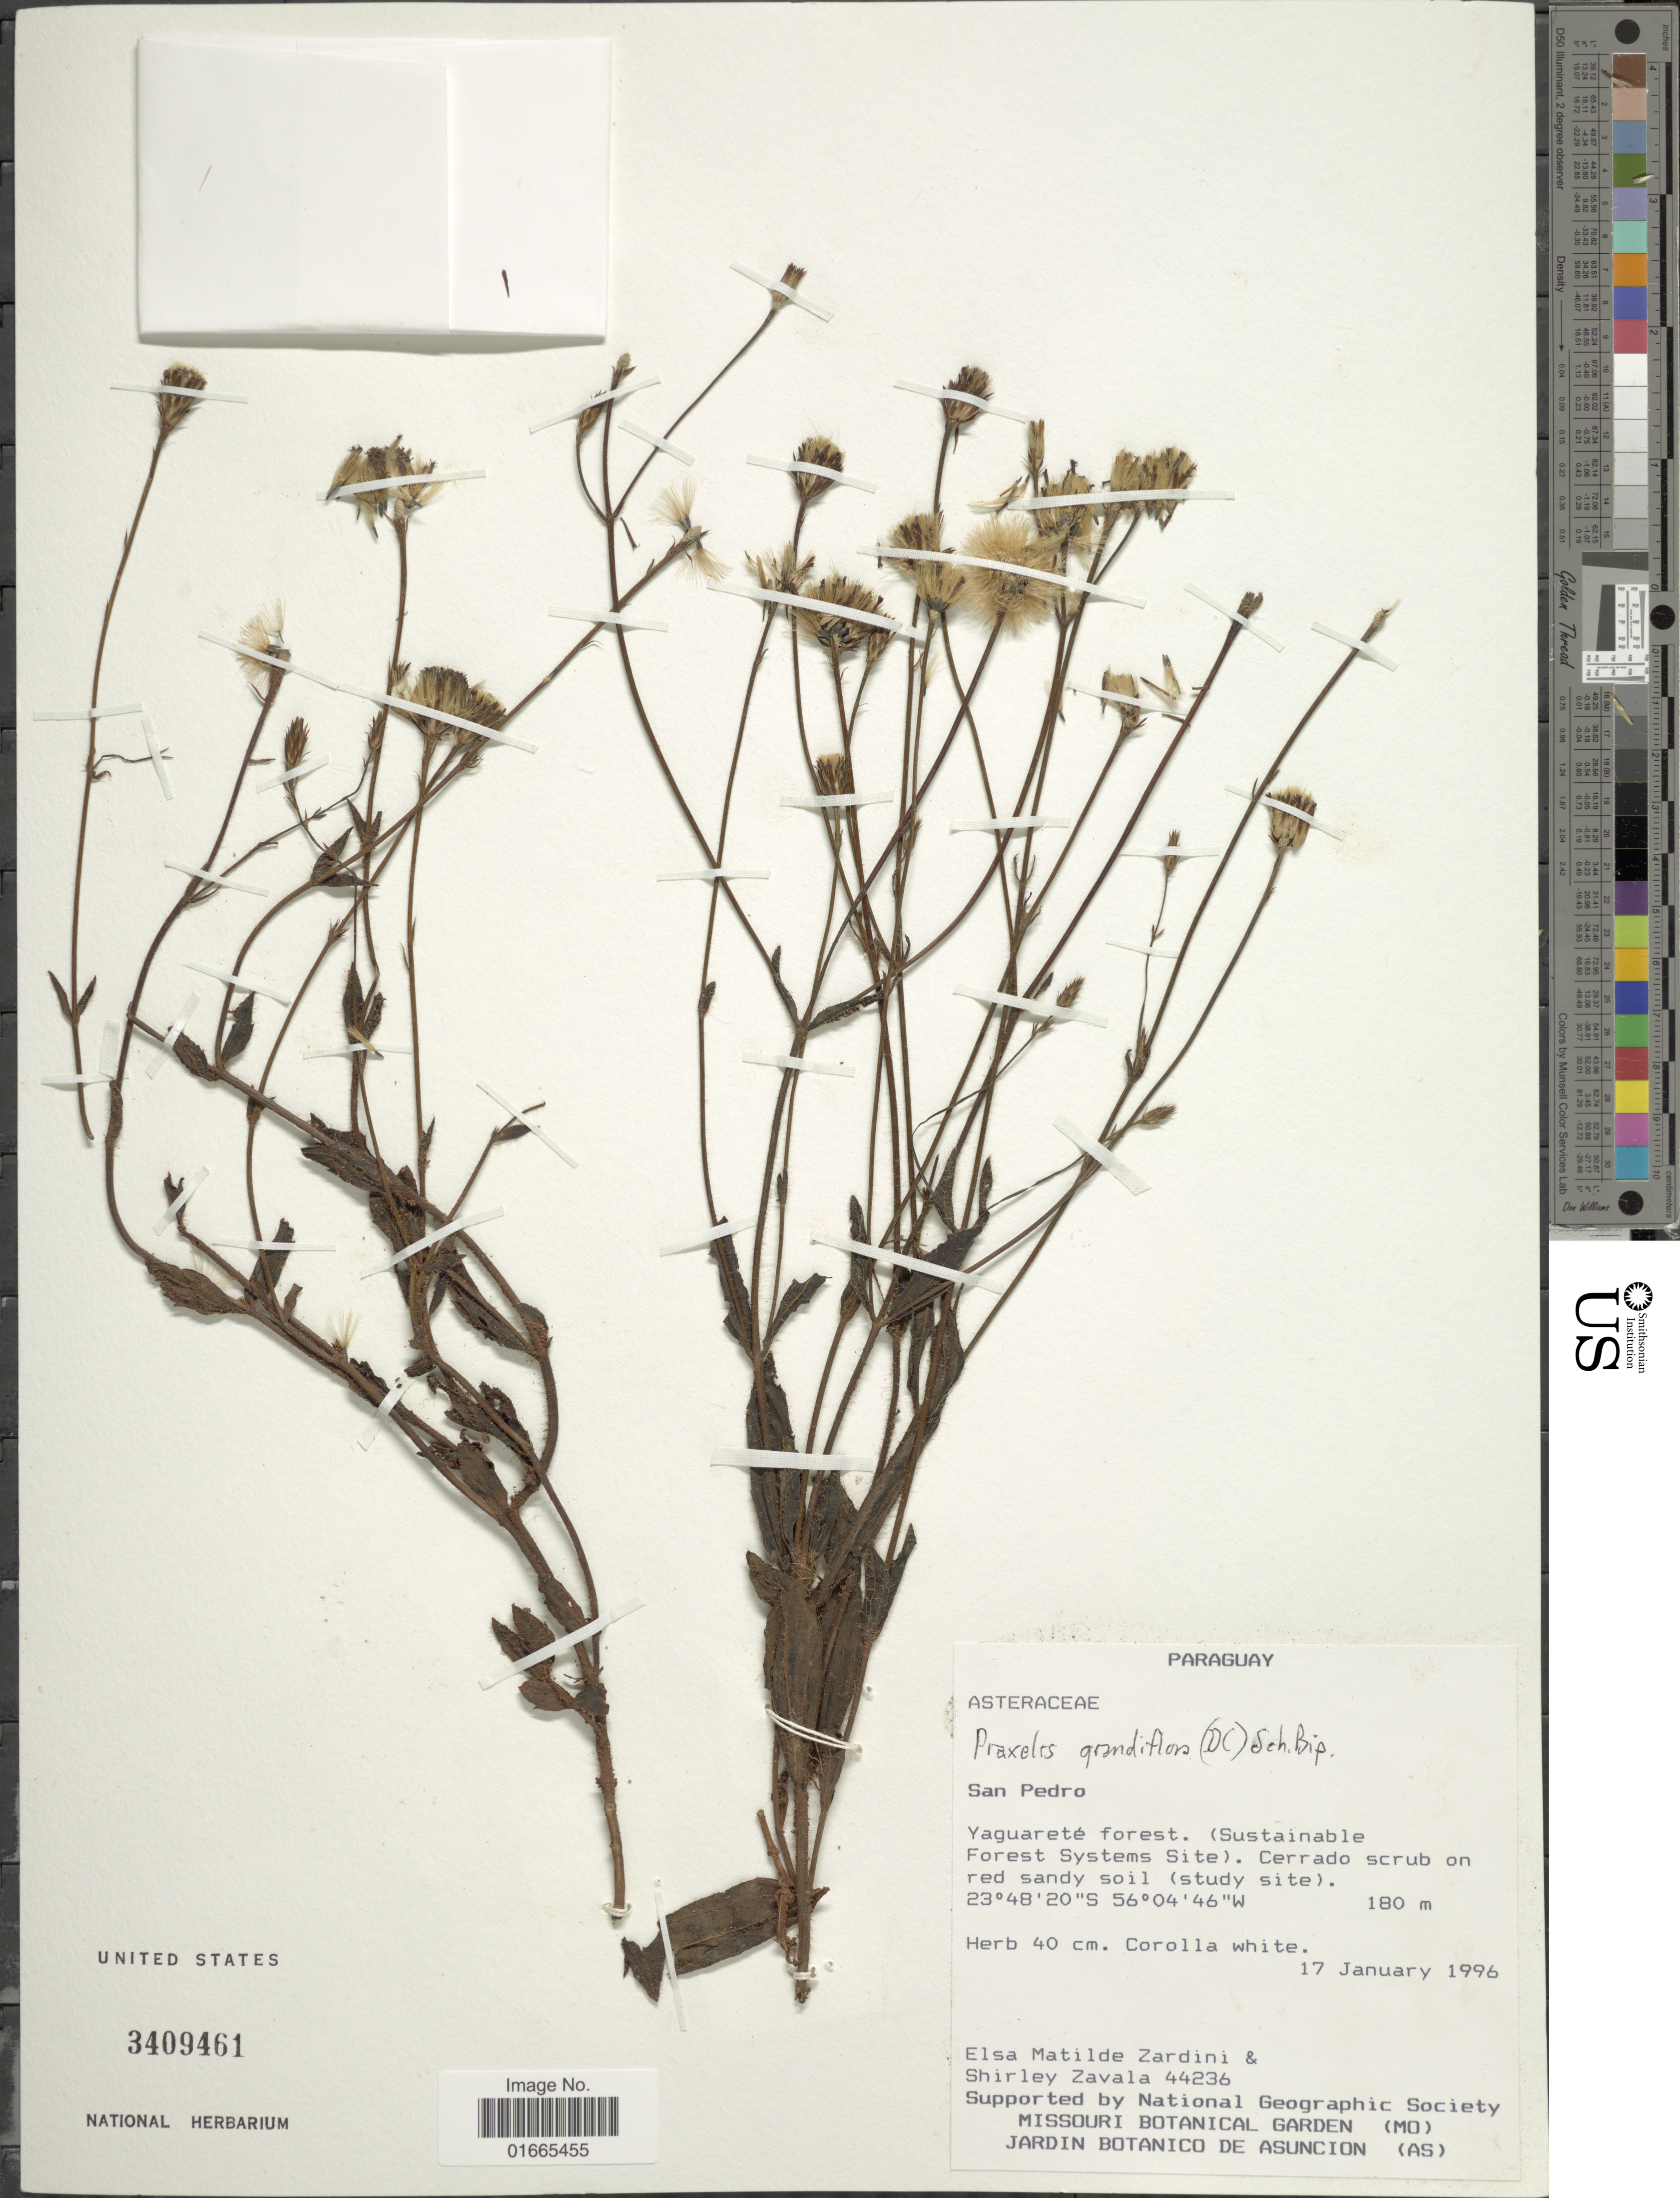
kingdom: Plantae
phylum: Tracheophyta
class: Magnoliopsida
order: Asterales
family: Asteraceae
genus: Praxelis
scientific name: Praxelis grandiflora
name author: (DC.) R.M. King & H. Rob.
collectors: E. M. Zardini & S. Zavala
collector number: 44236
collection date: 1996-01-17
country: Paraguay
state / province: San Pedro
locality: Yaguareté Forest (Sustainable Forest Systems site): Cerrado scrub on red sandy soil (study site).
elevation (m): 180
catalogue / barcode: US 3409461